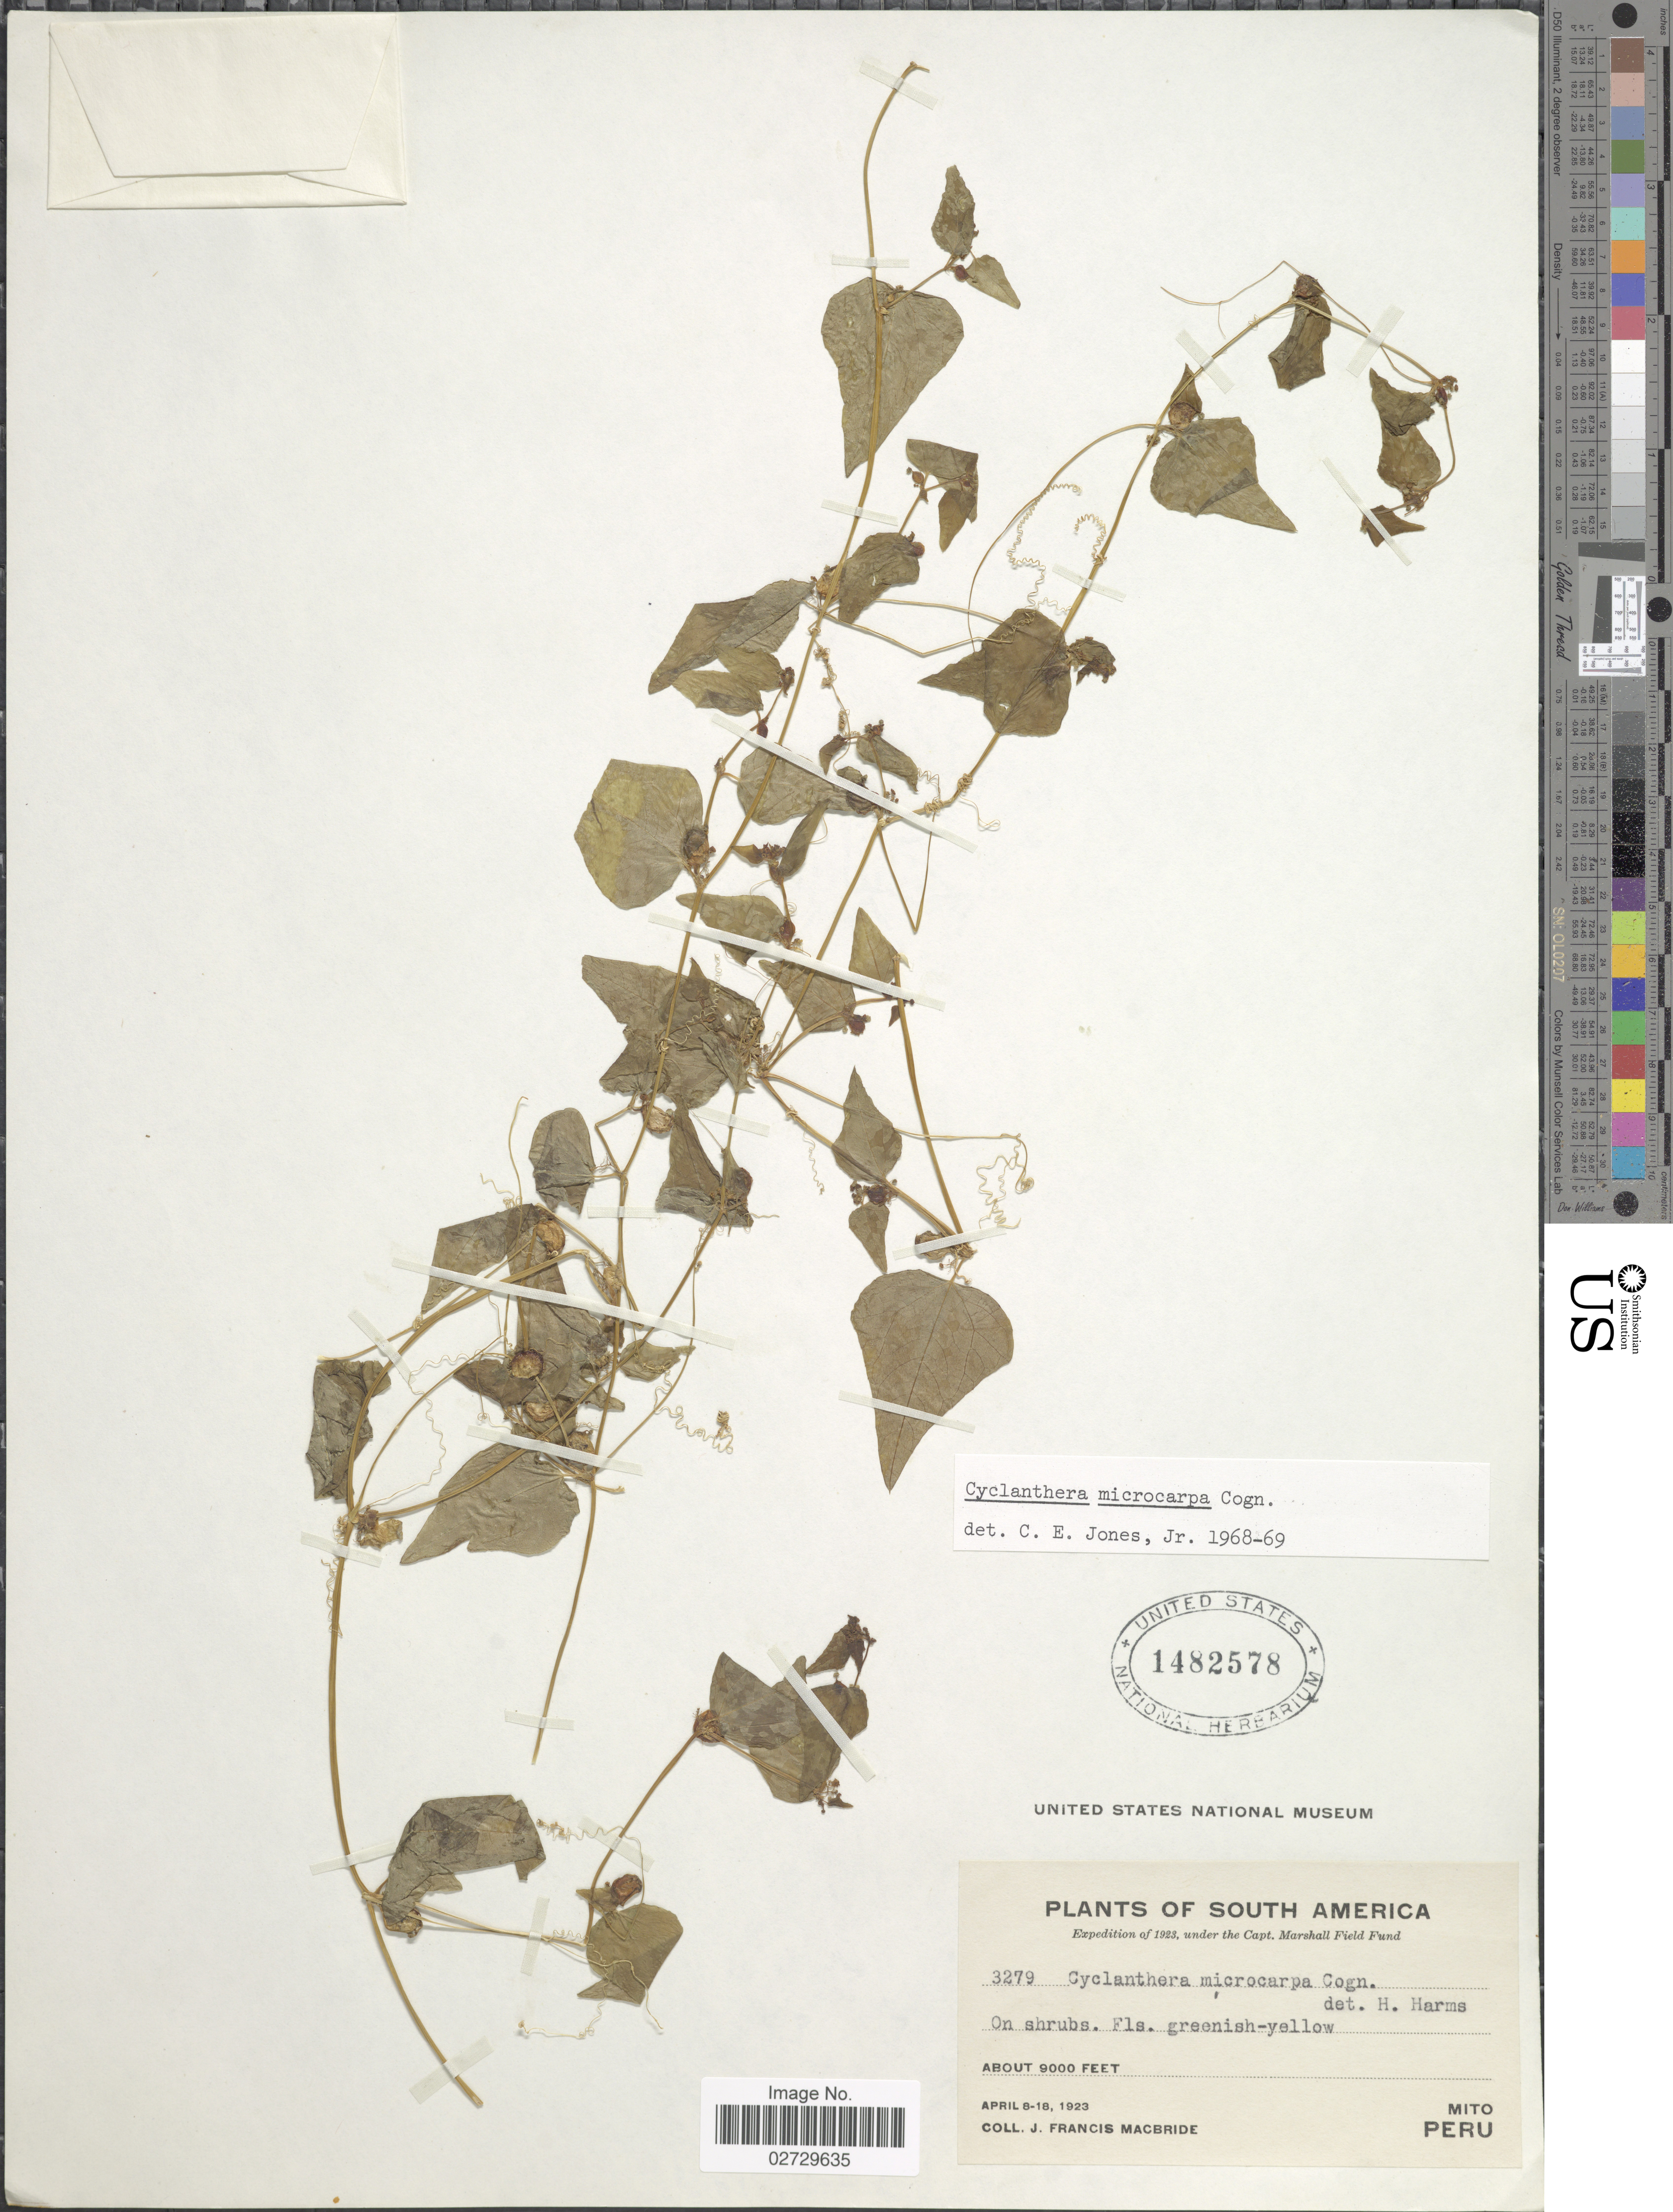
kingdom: Plantae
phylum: Tracheophyta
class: Magnoliopsida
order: Cucurbitales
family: Cucurbitaceae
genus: Cyclanthera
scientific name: Cyclanthera microcarpa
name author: Cogn.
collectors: J. F. Macbride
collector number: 3279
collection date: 1923-04-08/1923-04-18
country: Peru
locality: Mito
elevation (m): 2743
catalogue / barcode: US 1482578